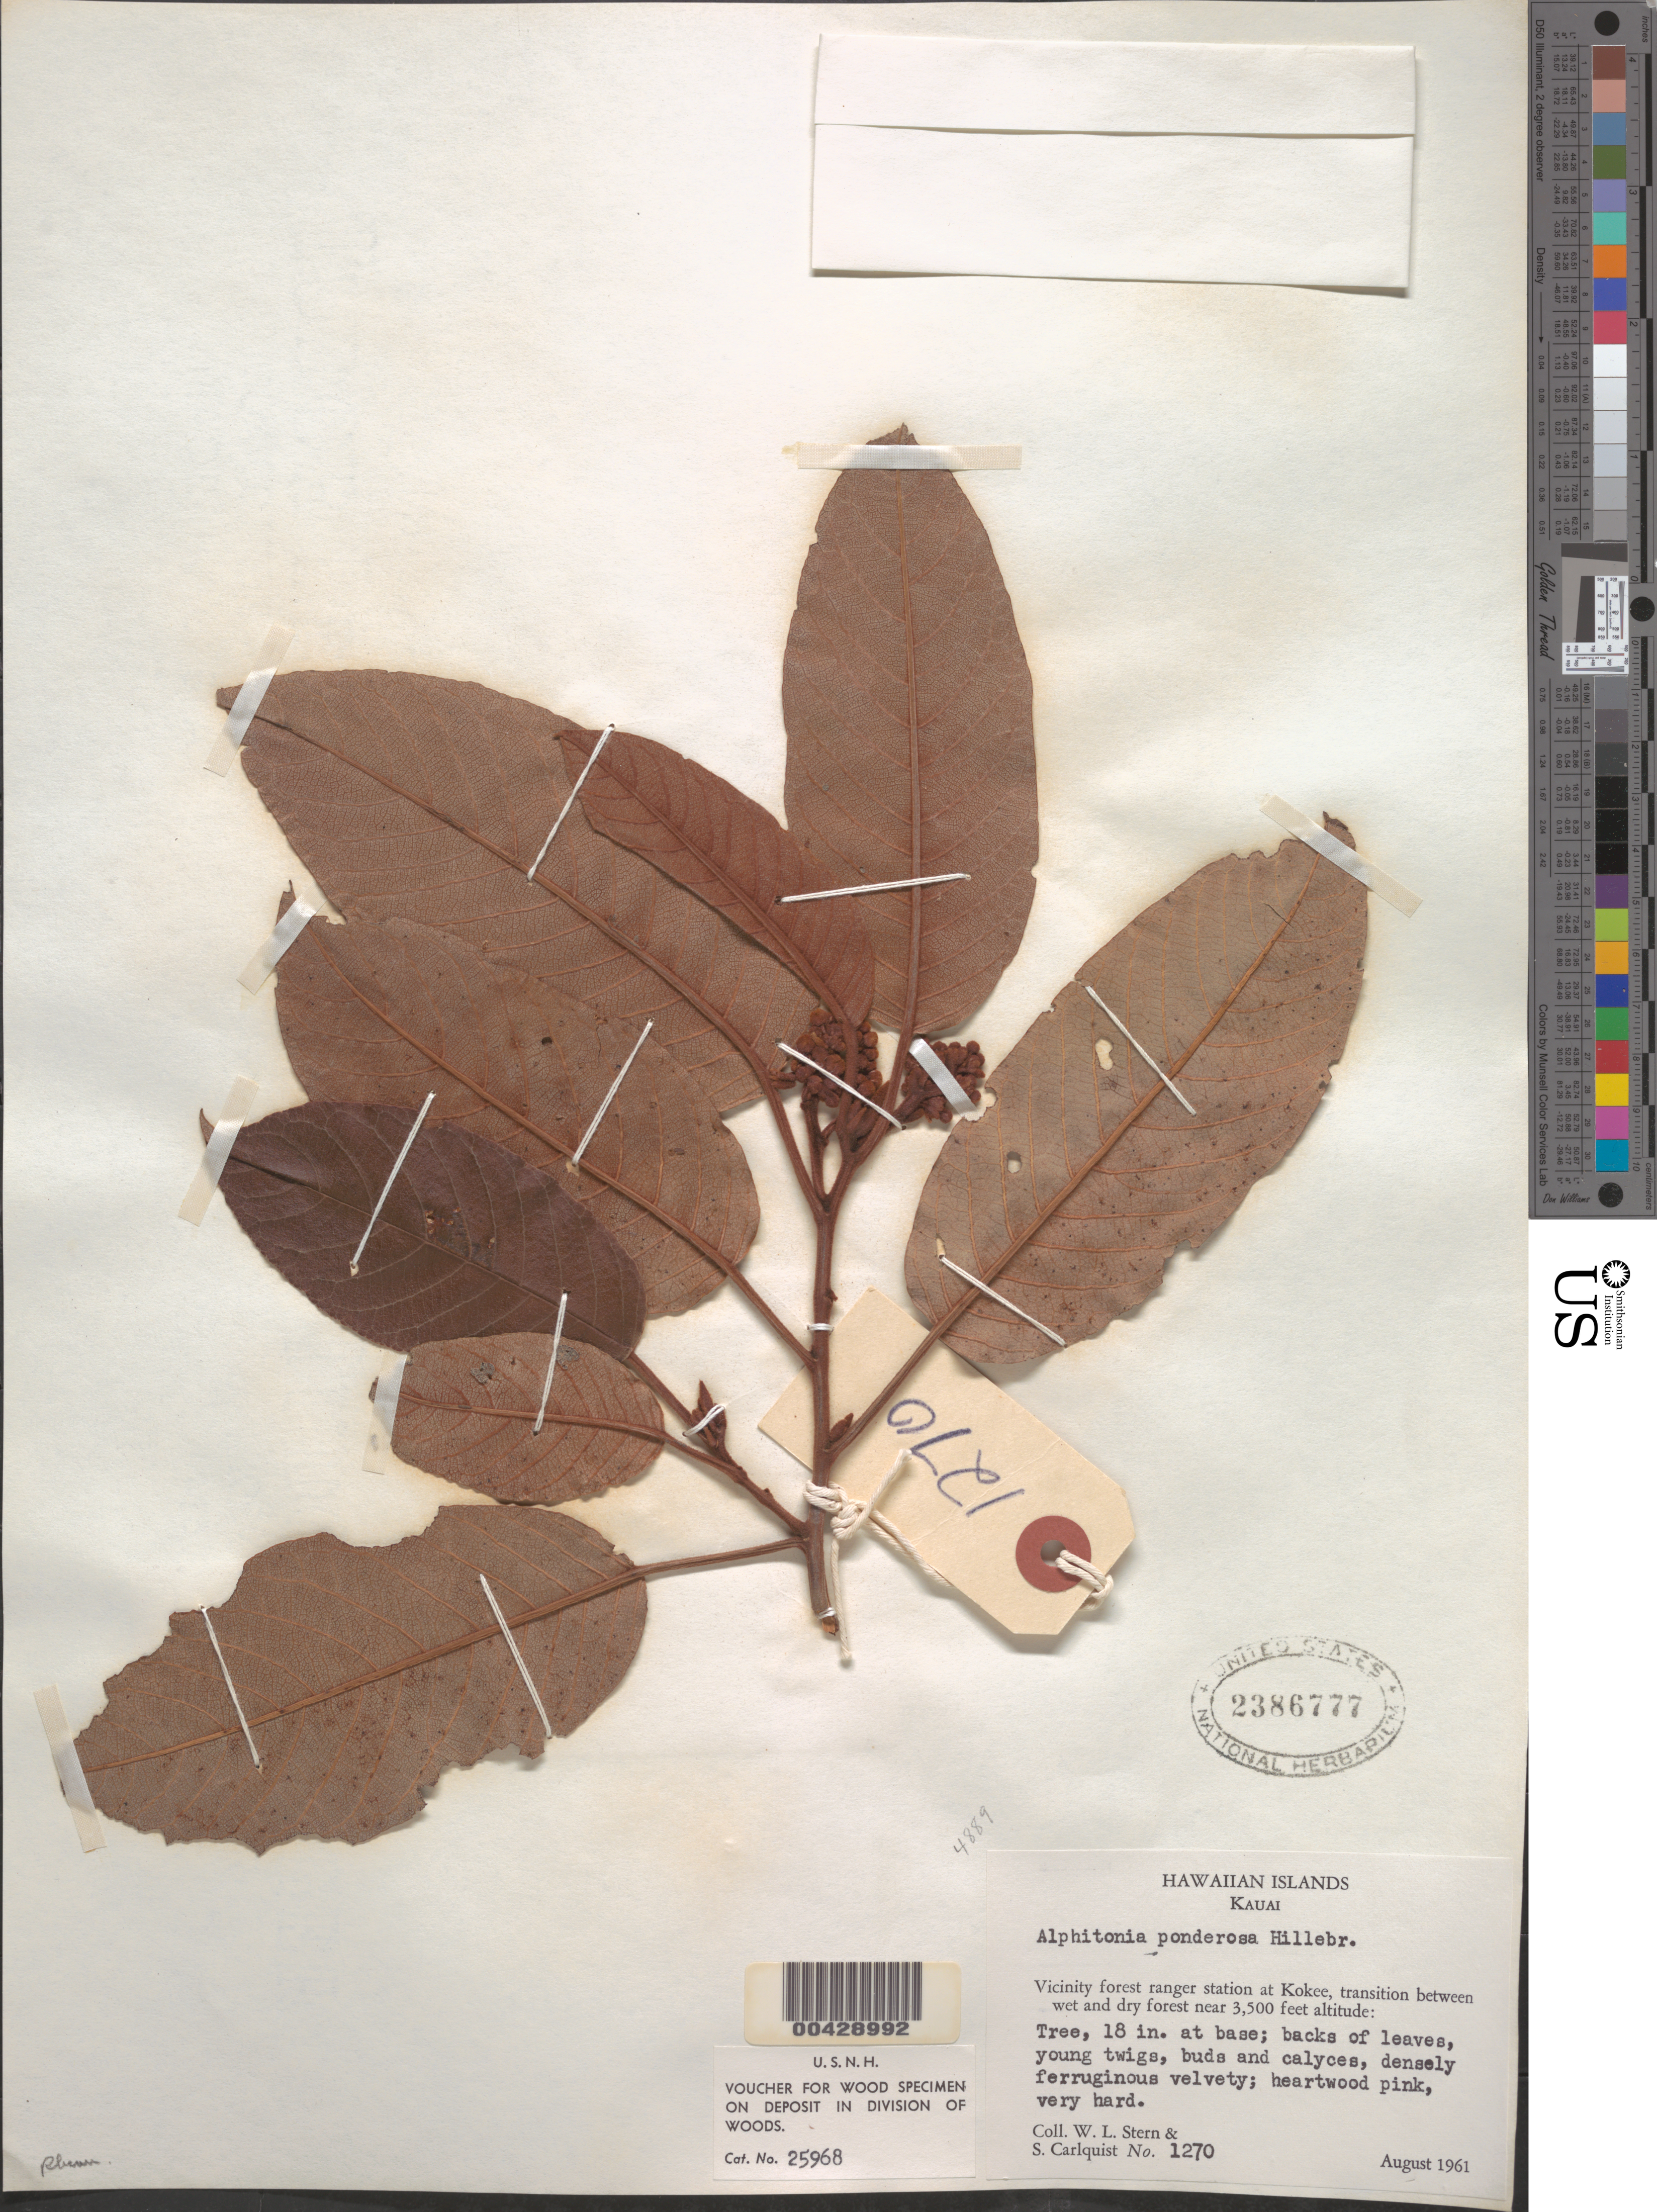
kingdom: Plantae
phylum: Tracheophyta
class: Magnoliopsida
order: Rosales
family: Rhamnaceae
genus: Alphitonia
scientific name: Alphitonia ponderosa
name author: Hillebr.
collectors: W. L. Stern & S. Carlquist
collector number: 1270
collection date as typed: Aug 1961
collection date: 1961-08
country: United States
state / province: Hawaii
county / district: Kauai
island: Kaua'i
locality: Vicinity forest ranger station at Kokee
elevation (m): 1067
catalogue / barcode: US 2386777